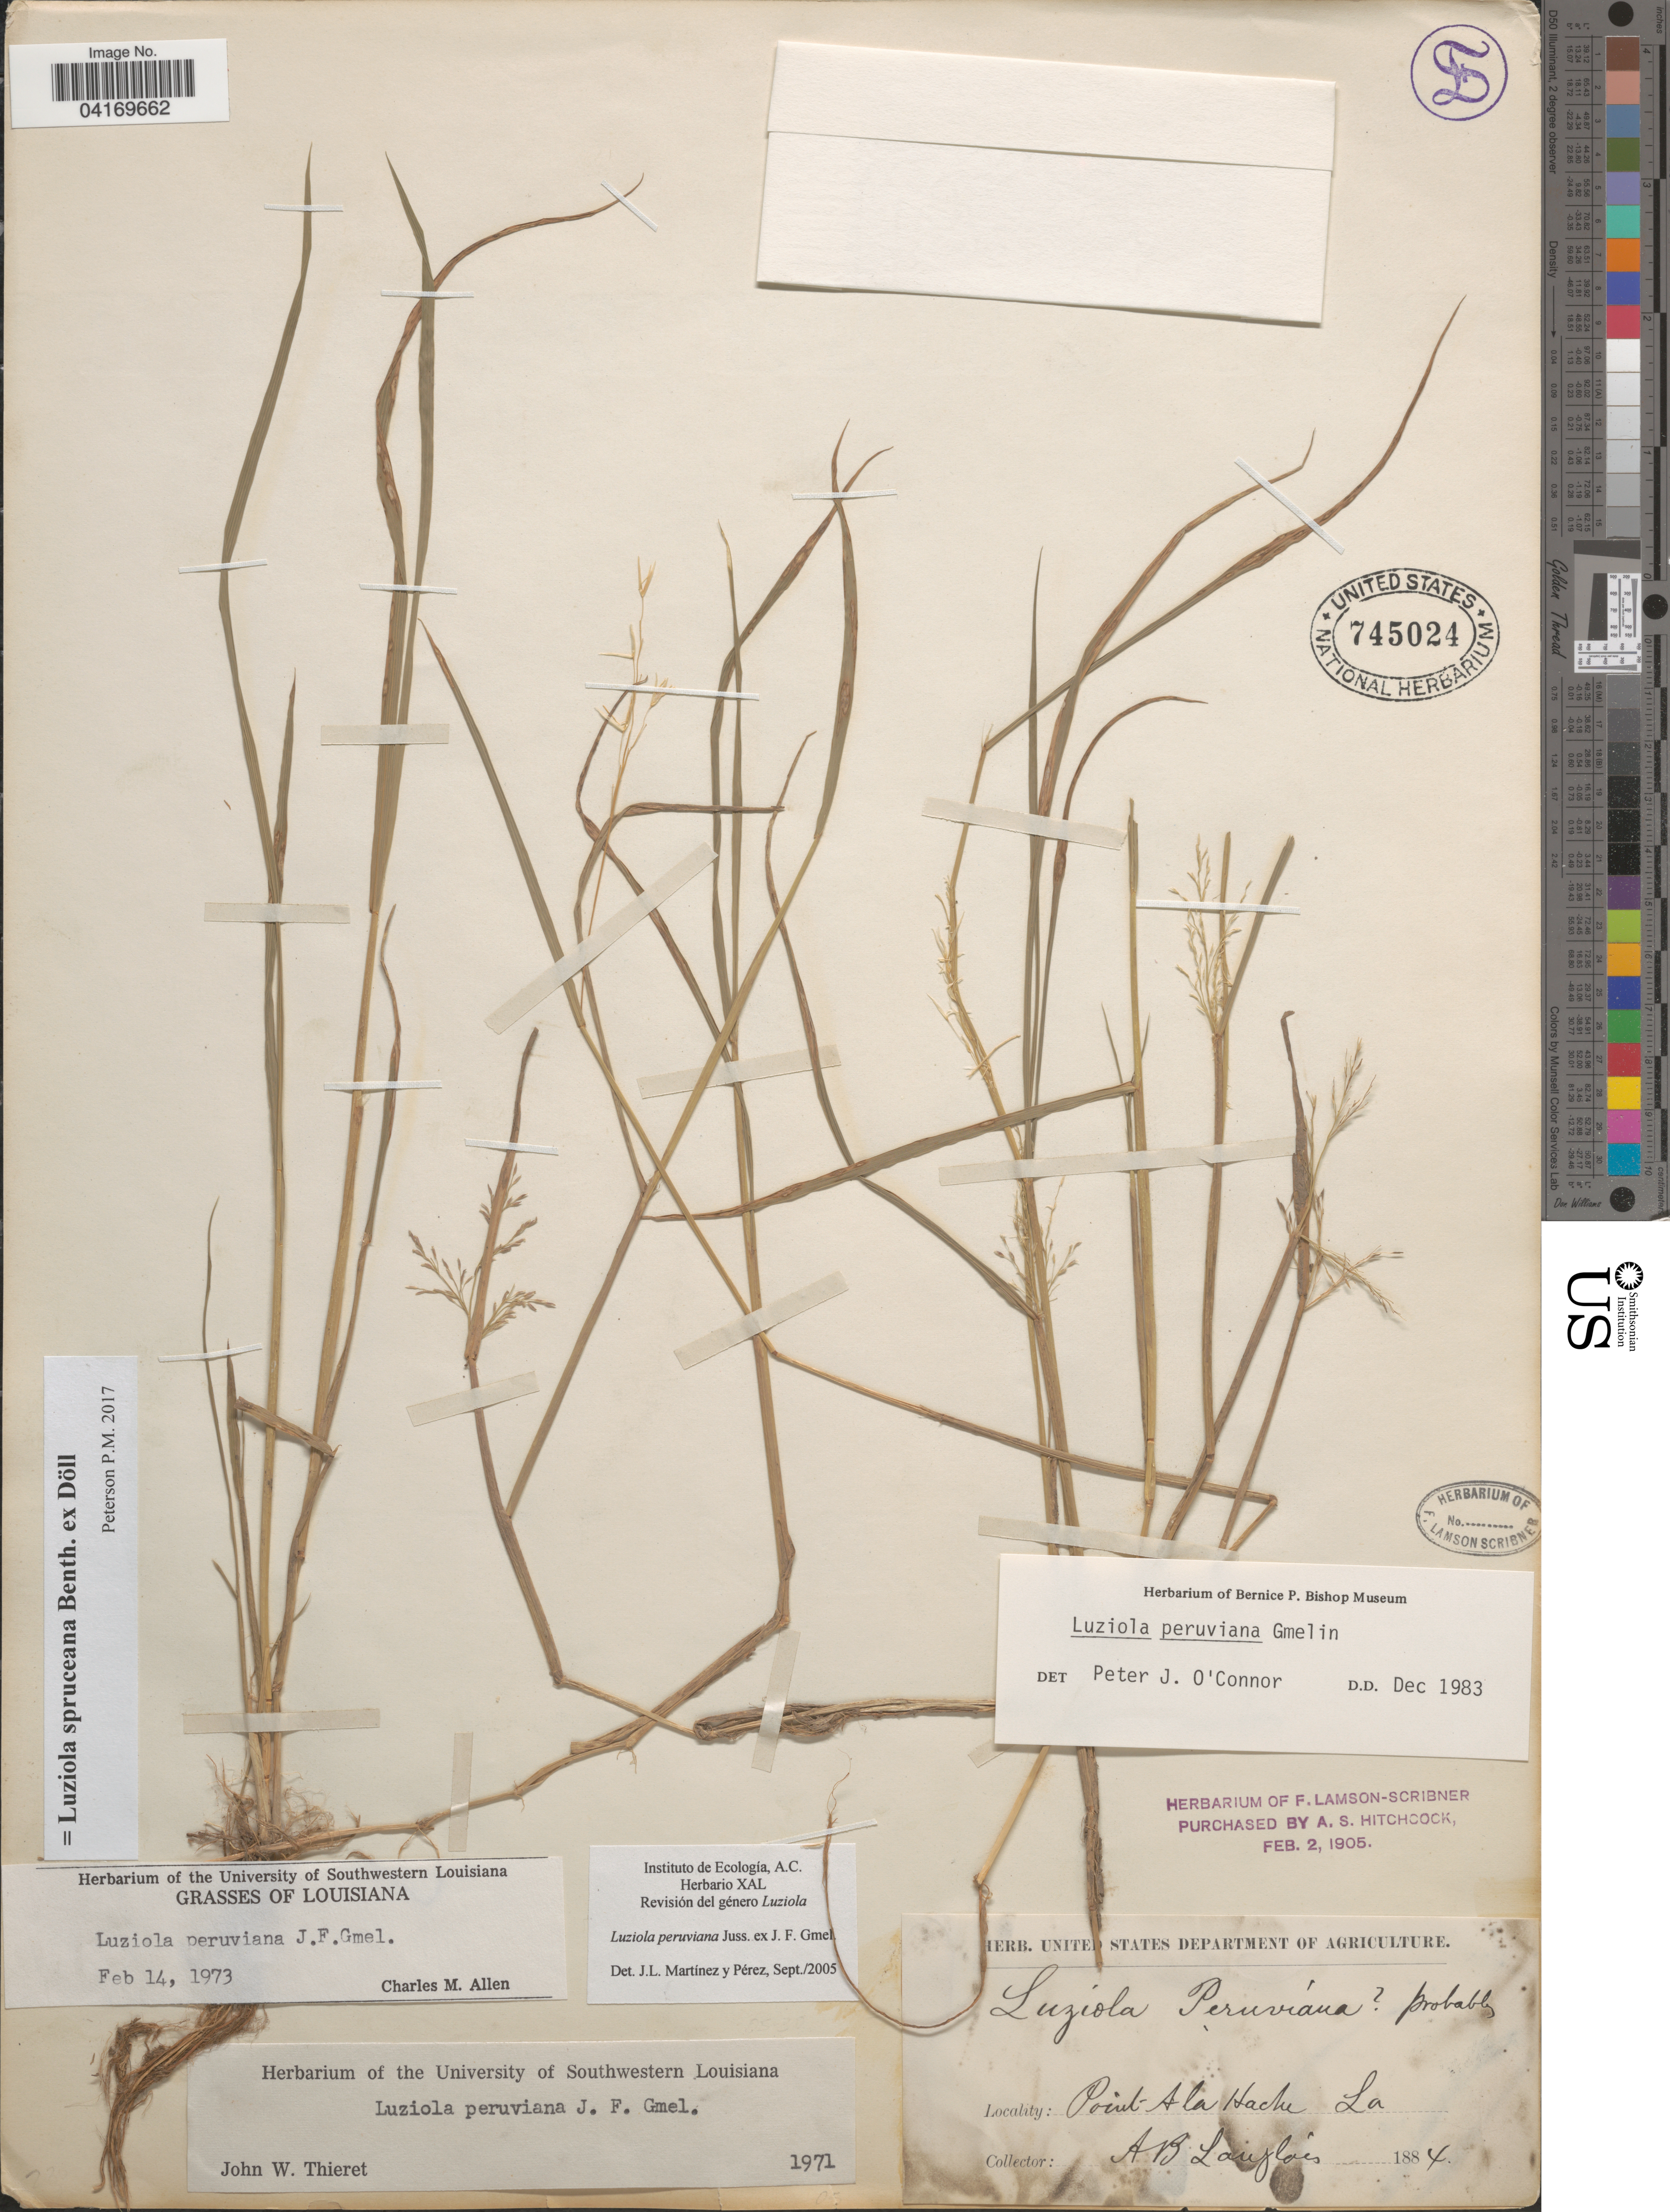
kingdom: Plantae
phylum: Tracheophyta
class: Liliopsida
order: Poales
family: Poaceae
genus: Luziola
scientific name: Luziola spruceana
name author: Benth. ex Döll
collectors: A. Langlois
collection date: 1884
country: United States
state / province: Louisiana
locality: Point A la Hache.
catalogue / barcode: US 745024